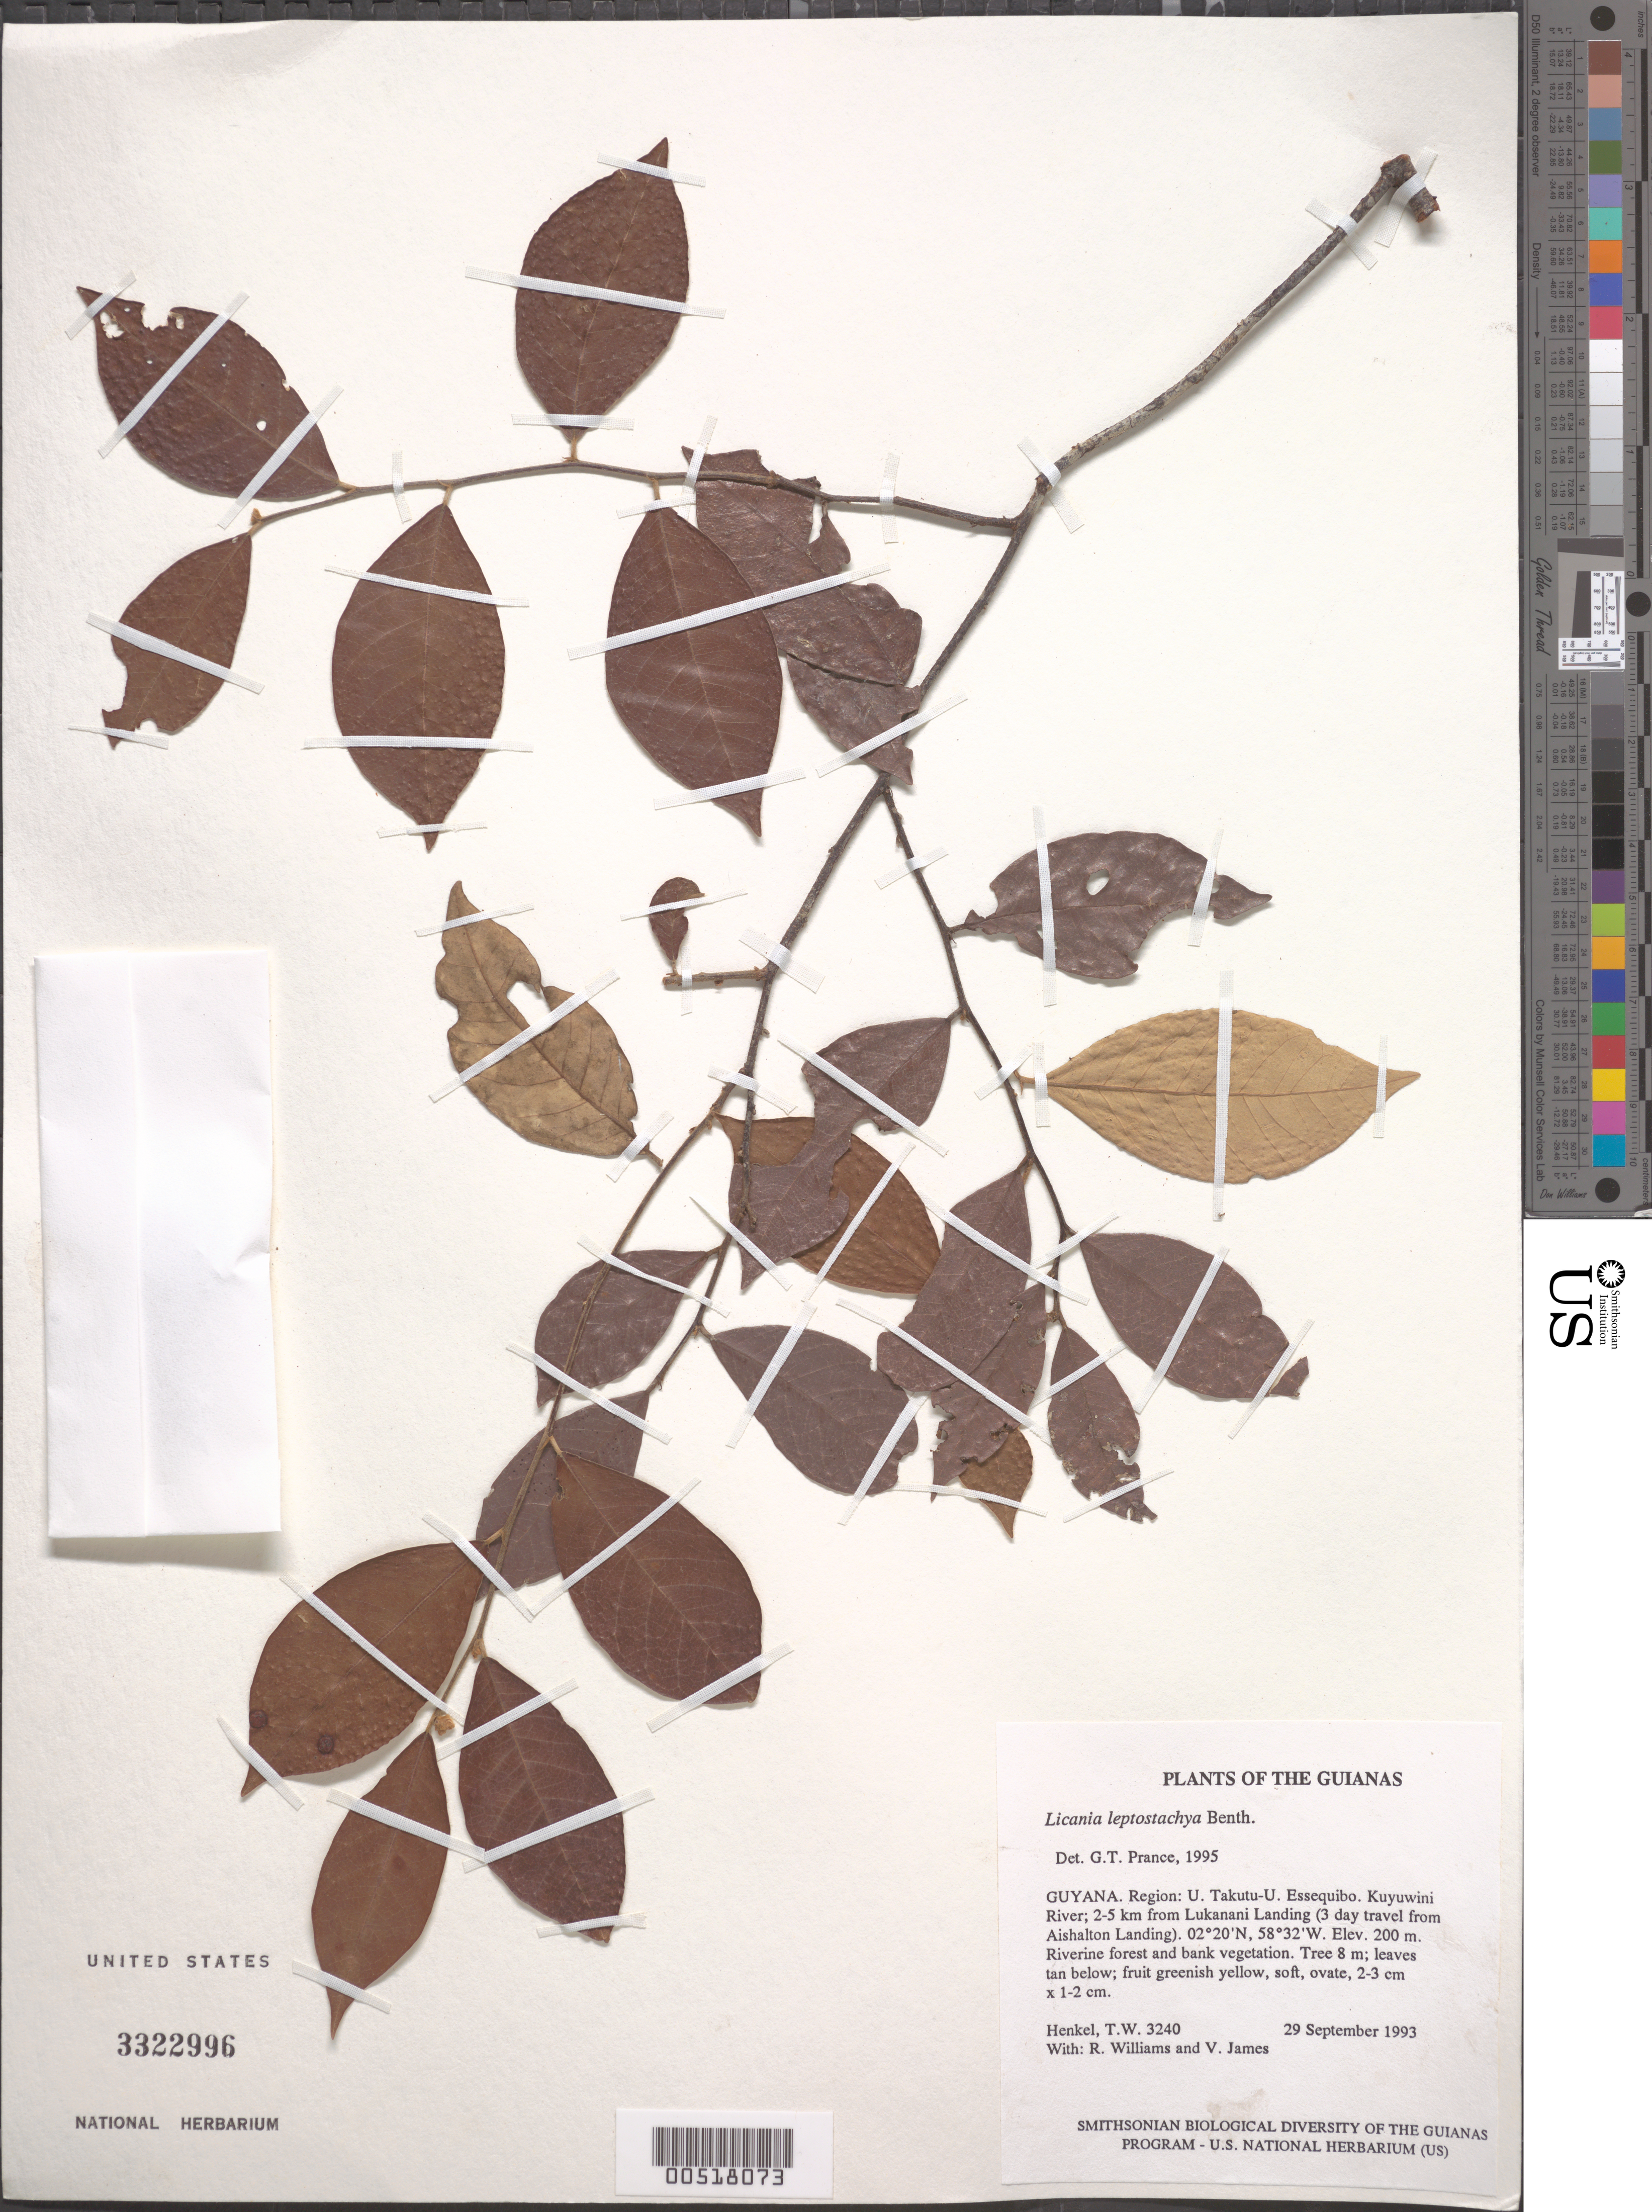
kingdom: Plantae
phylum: Tracheophyta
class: Magnoliopsida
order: Malpighiales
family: Chrysobalanaceae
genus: Licania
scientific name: Licania leptostachya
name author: Benth.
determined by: Prance, G. T.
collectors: T. Henkel, R. Williams & V. James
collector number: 3240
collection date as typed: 29 September 1993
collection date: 1993-09-29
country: Guyana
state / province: U. Takutu-U. Essequibo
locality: Kuyuwini River; 2-5 km from Lukanani Landing (3 day travel from Aishalton Landing)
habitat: Riverine forest and bank vegetation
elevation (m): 200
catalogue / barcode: US 3322996